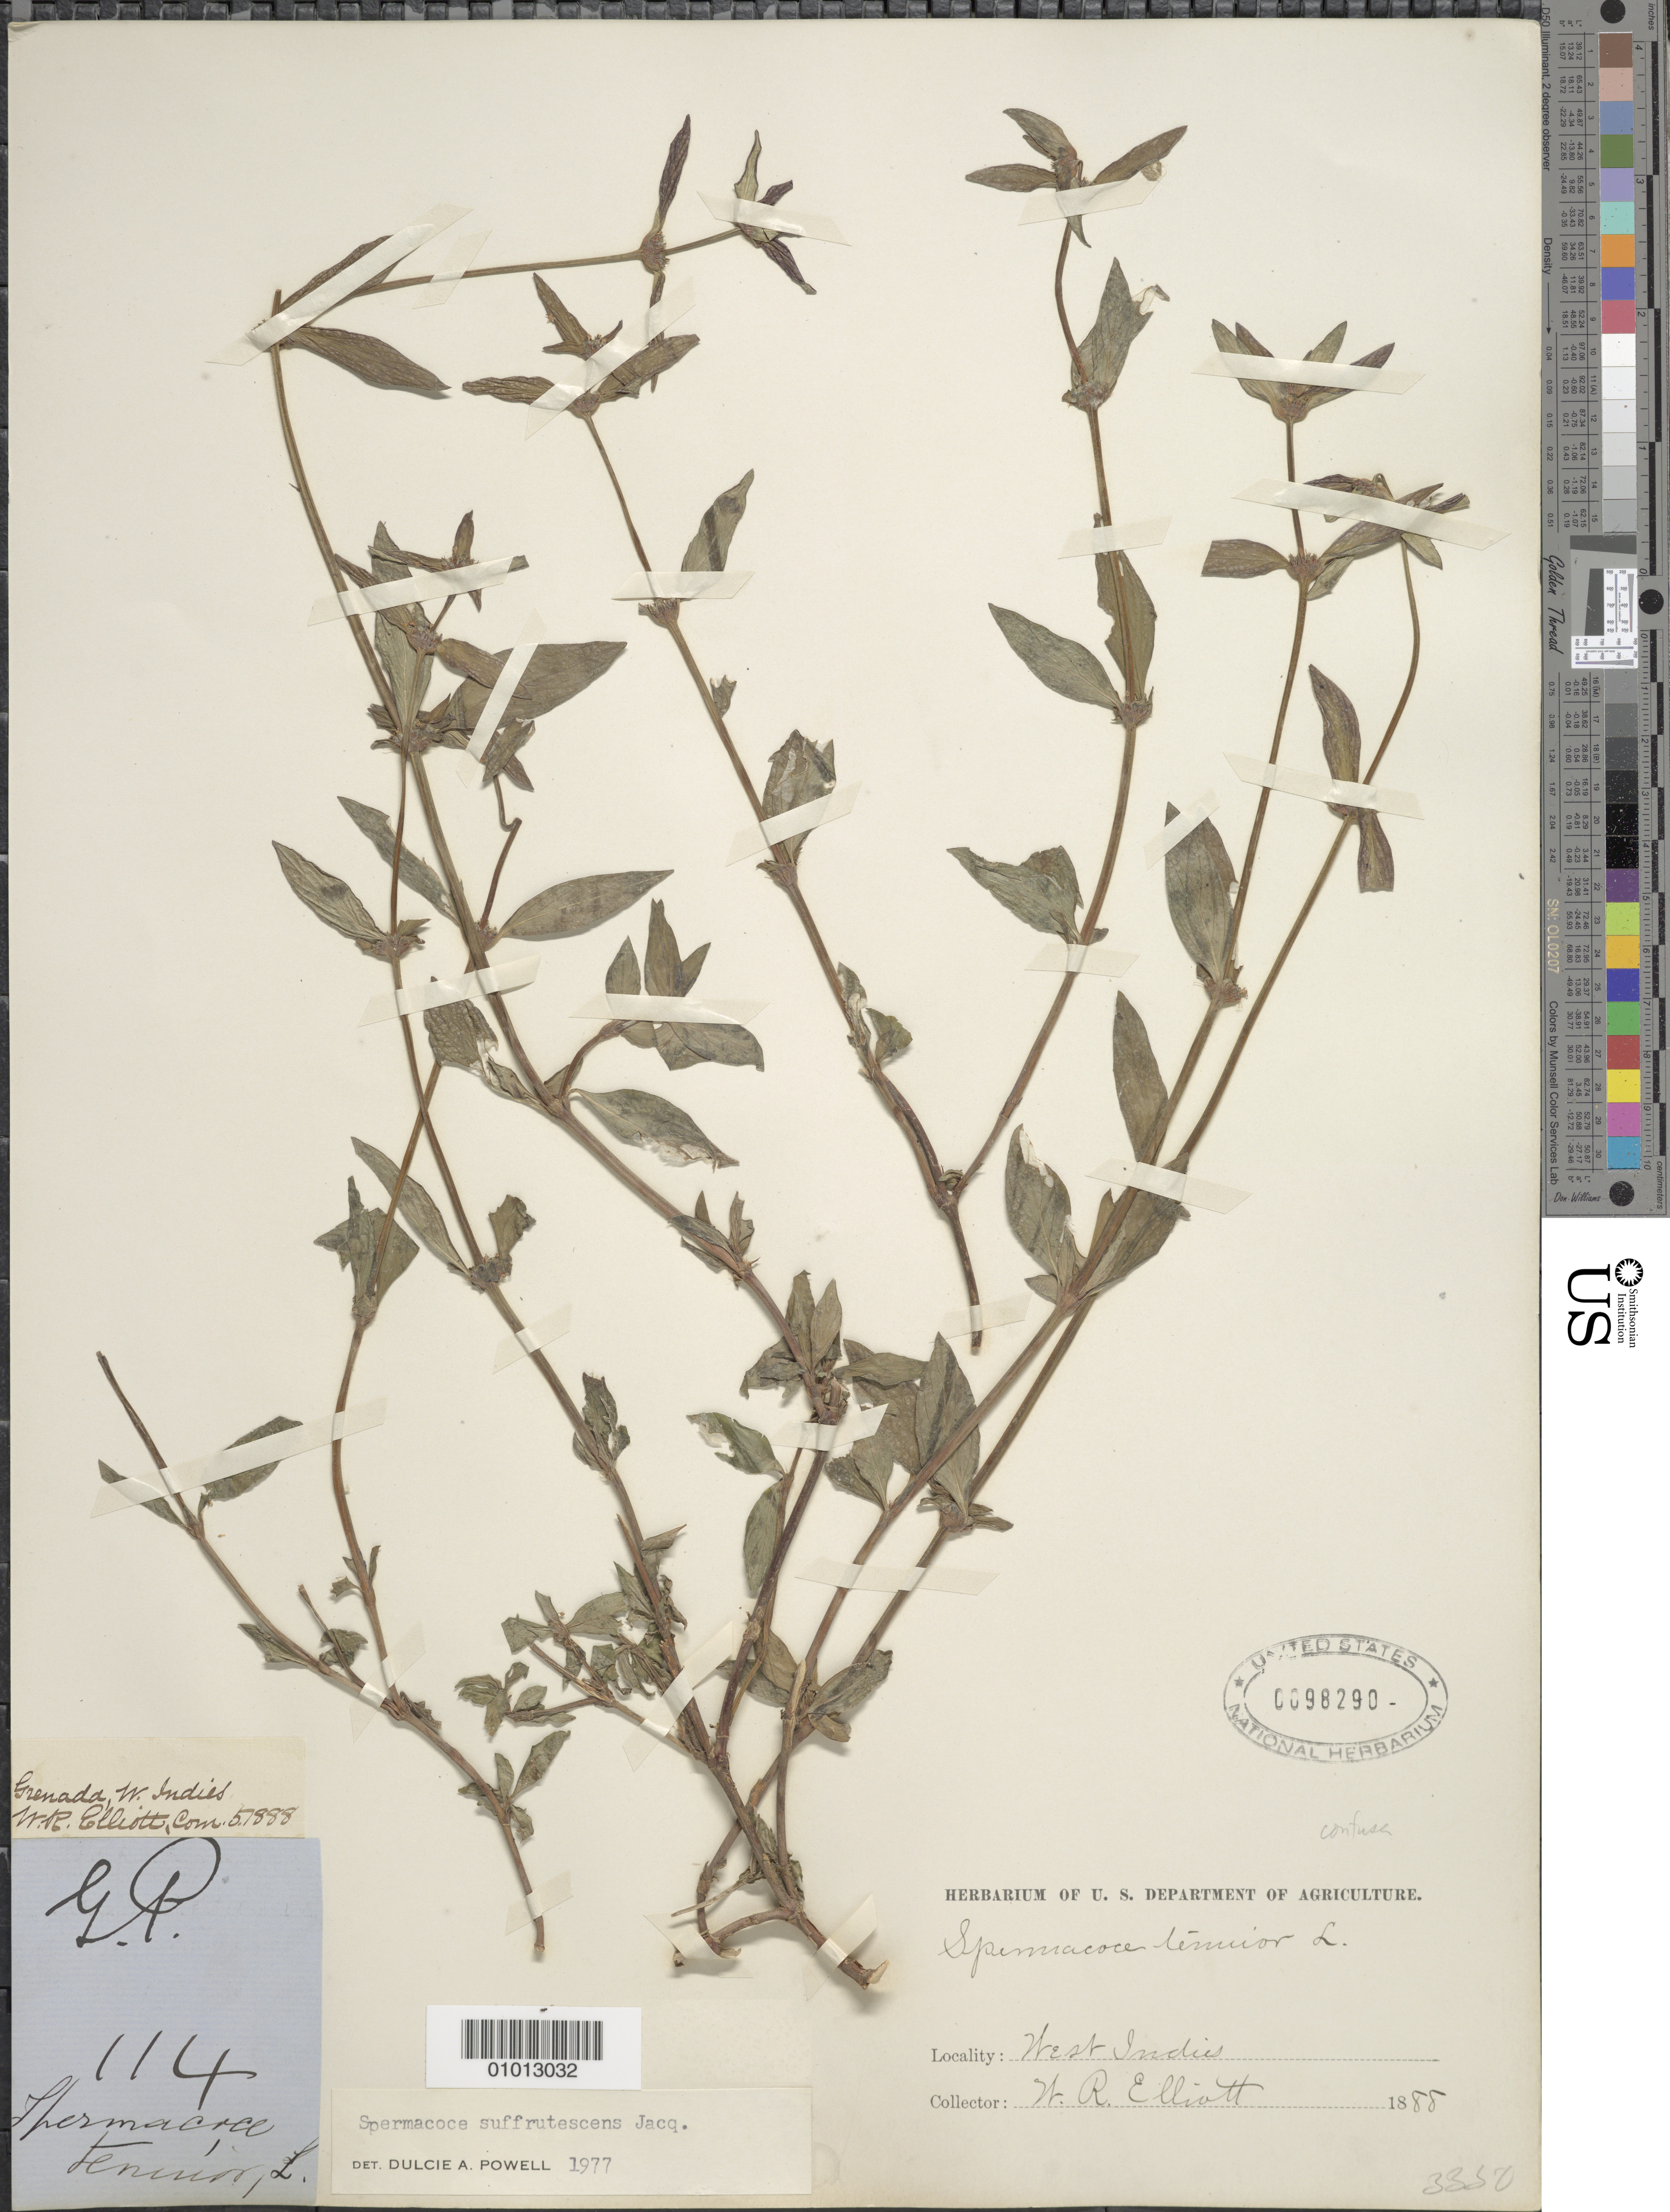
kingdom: Plantae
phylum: Tracheophyta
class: Magnoliopsida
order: Gentianales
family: Rubiaceae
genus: Spermacoce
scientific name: Spermacoce assurgens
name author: Ruiz & Pav.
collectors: W. Elliott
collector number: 57888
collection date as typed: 1888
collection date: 1888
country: Grenada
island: Grenada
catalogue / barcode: US 98290